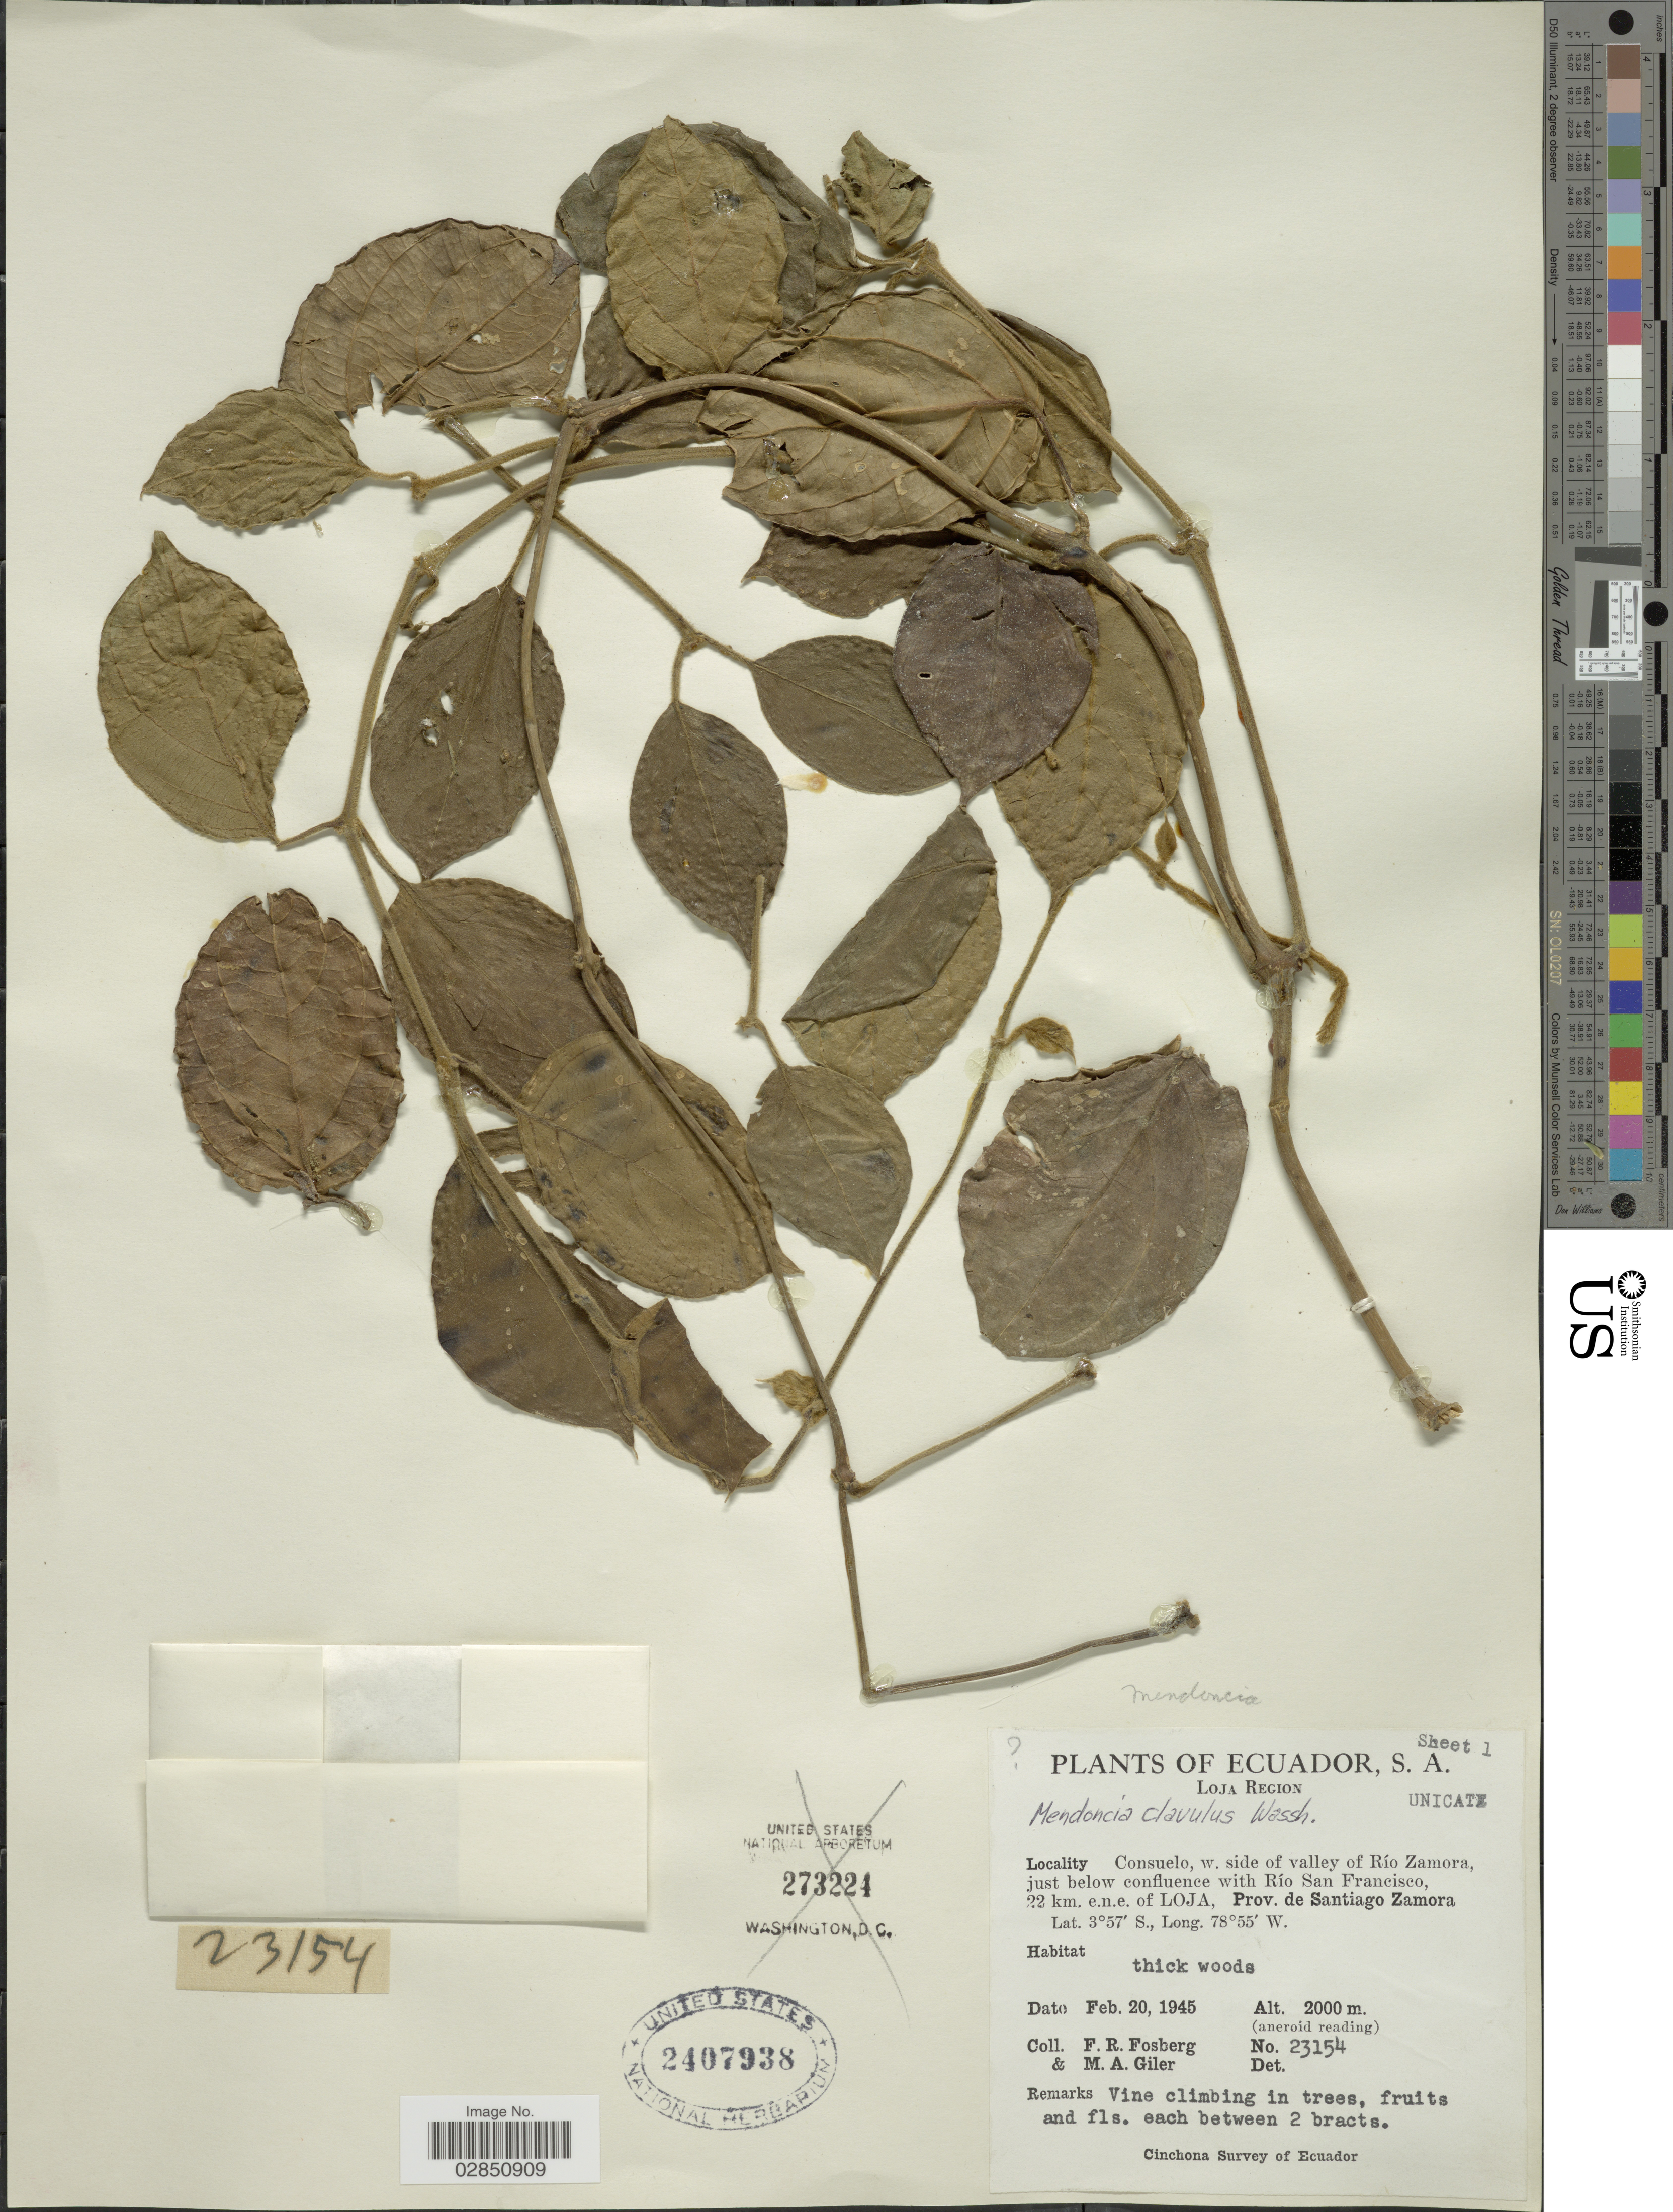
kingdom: Plantae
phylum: Tracheophyta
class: Magnoliopsida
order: Lamiales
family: Acanthaceae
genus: Mendoncia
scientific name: Mendoncia clavulus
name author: Wassh.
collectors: F. R. Fosberg & M. Giler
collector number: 23154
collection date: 1945-02-20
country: Ecuador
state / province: Loja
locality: Loja Region. Consuelo, w. side of valley of Río Zamora, just below confluence with Río San Francisco, 22 km. e.n.e. of Loja, Prov. de Santiago Zamora.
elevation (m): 2000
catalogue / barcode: US 2407938